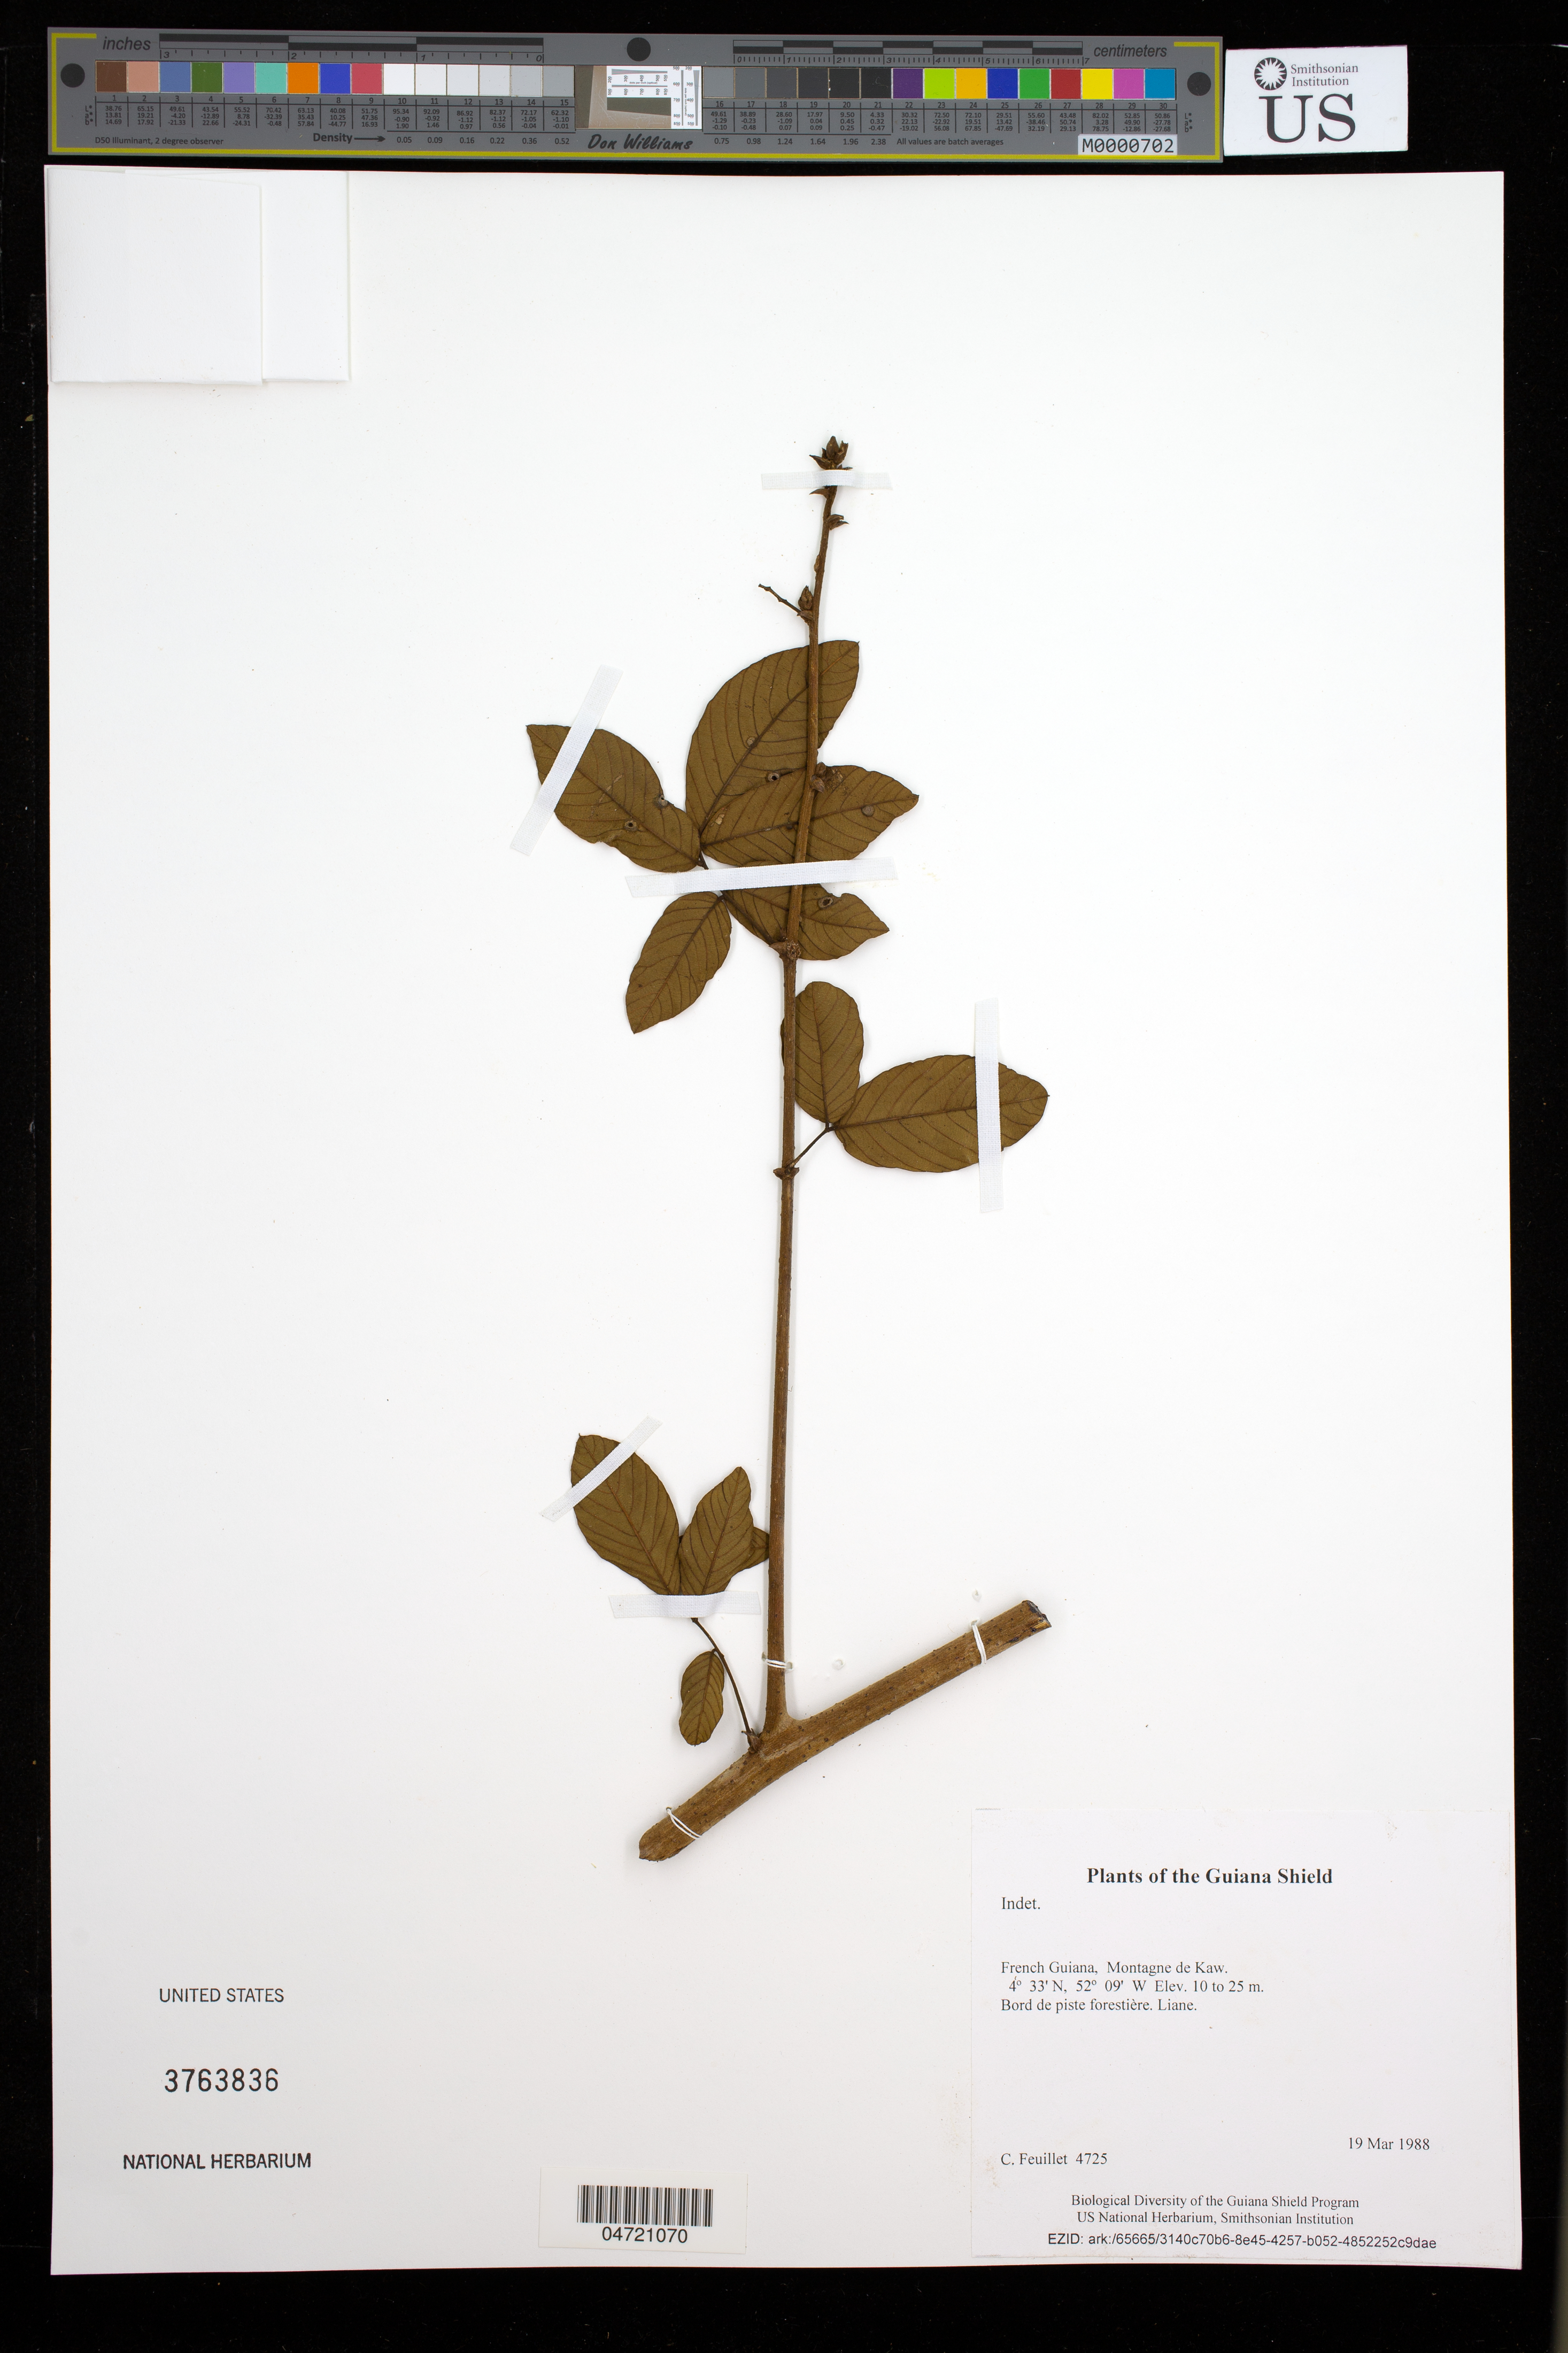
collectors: C. Feuillet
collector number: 4725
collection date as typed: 19 Mar 1988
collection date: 1988-03-19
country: French Guiana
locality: Montagne de Kaw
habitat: Bord de piste forestière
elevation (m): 10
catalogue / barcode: US 3763836